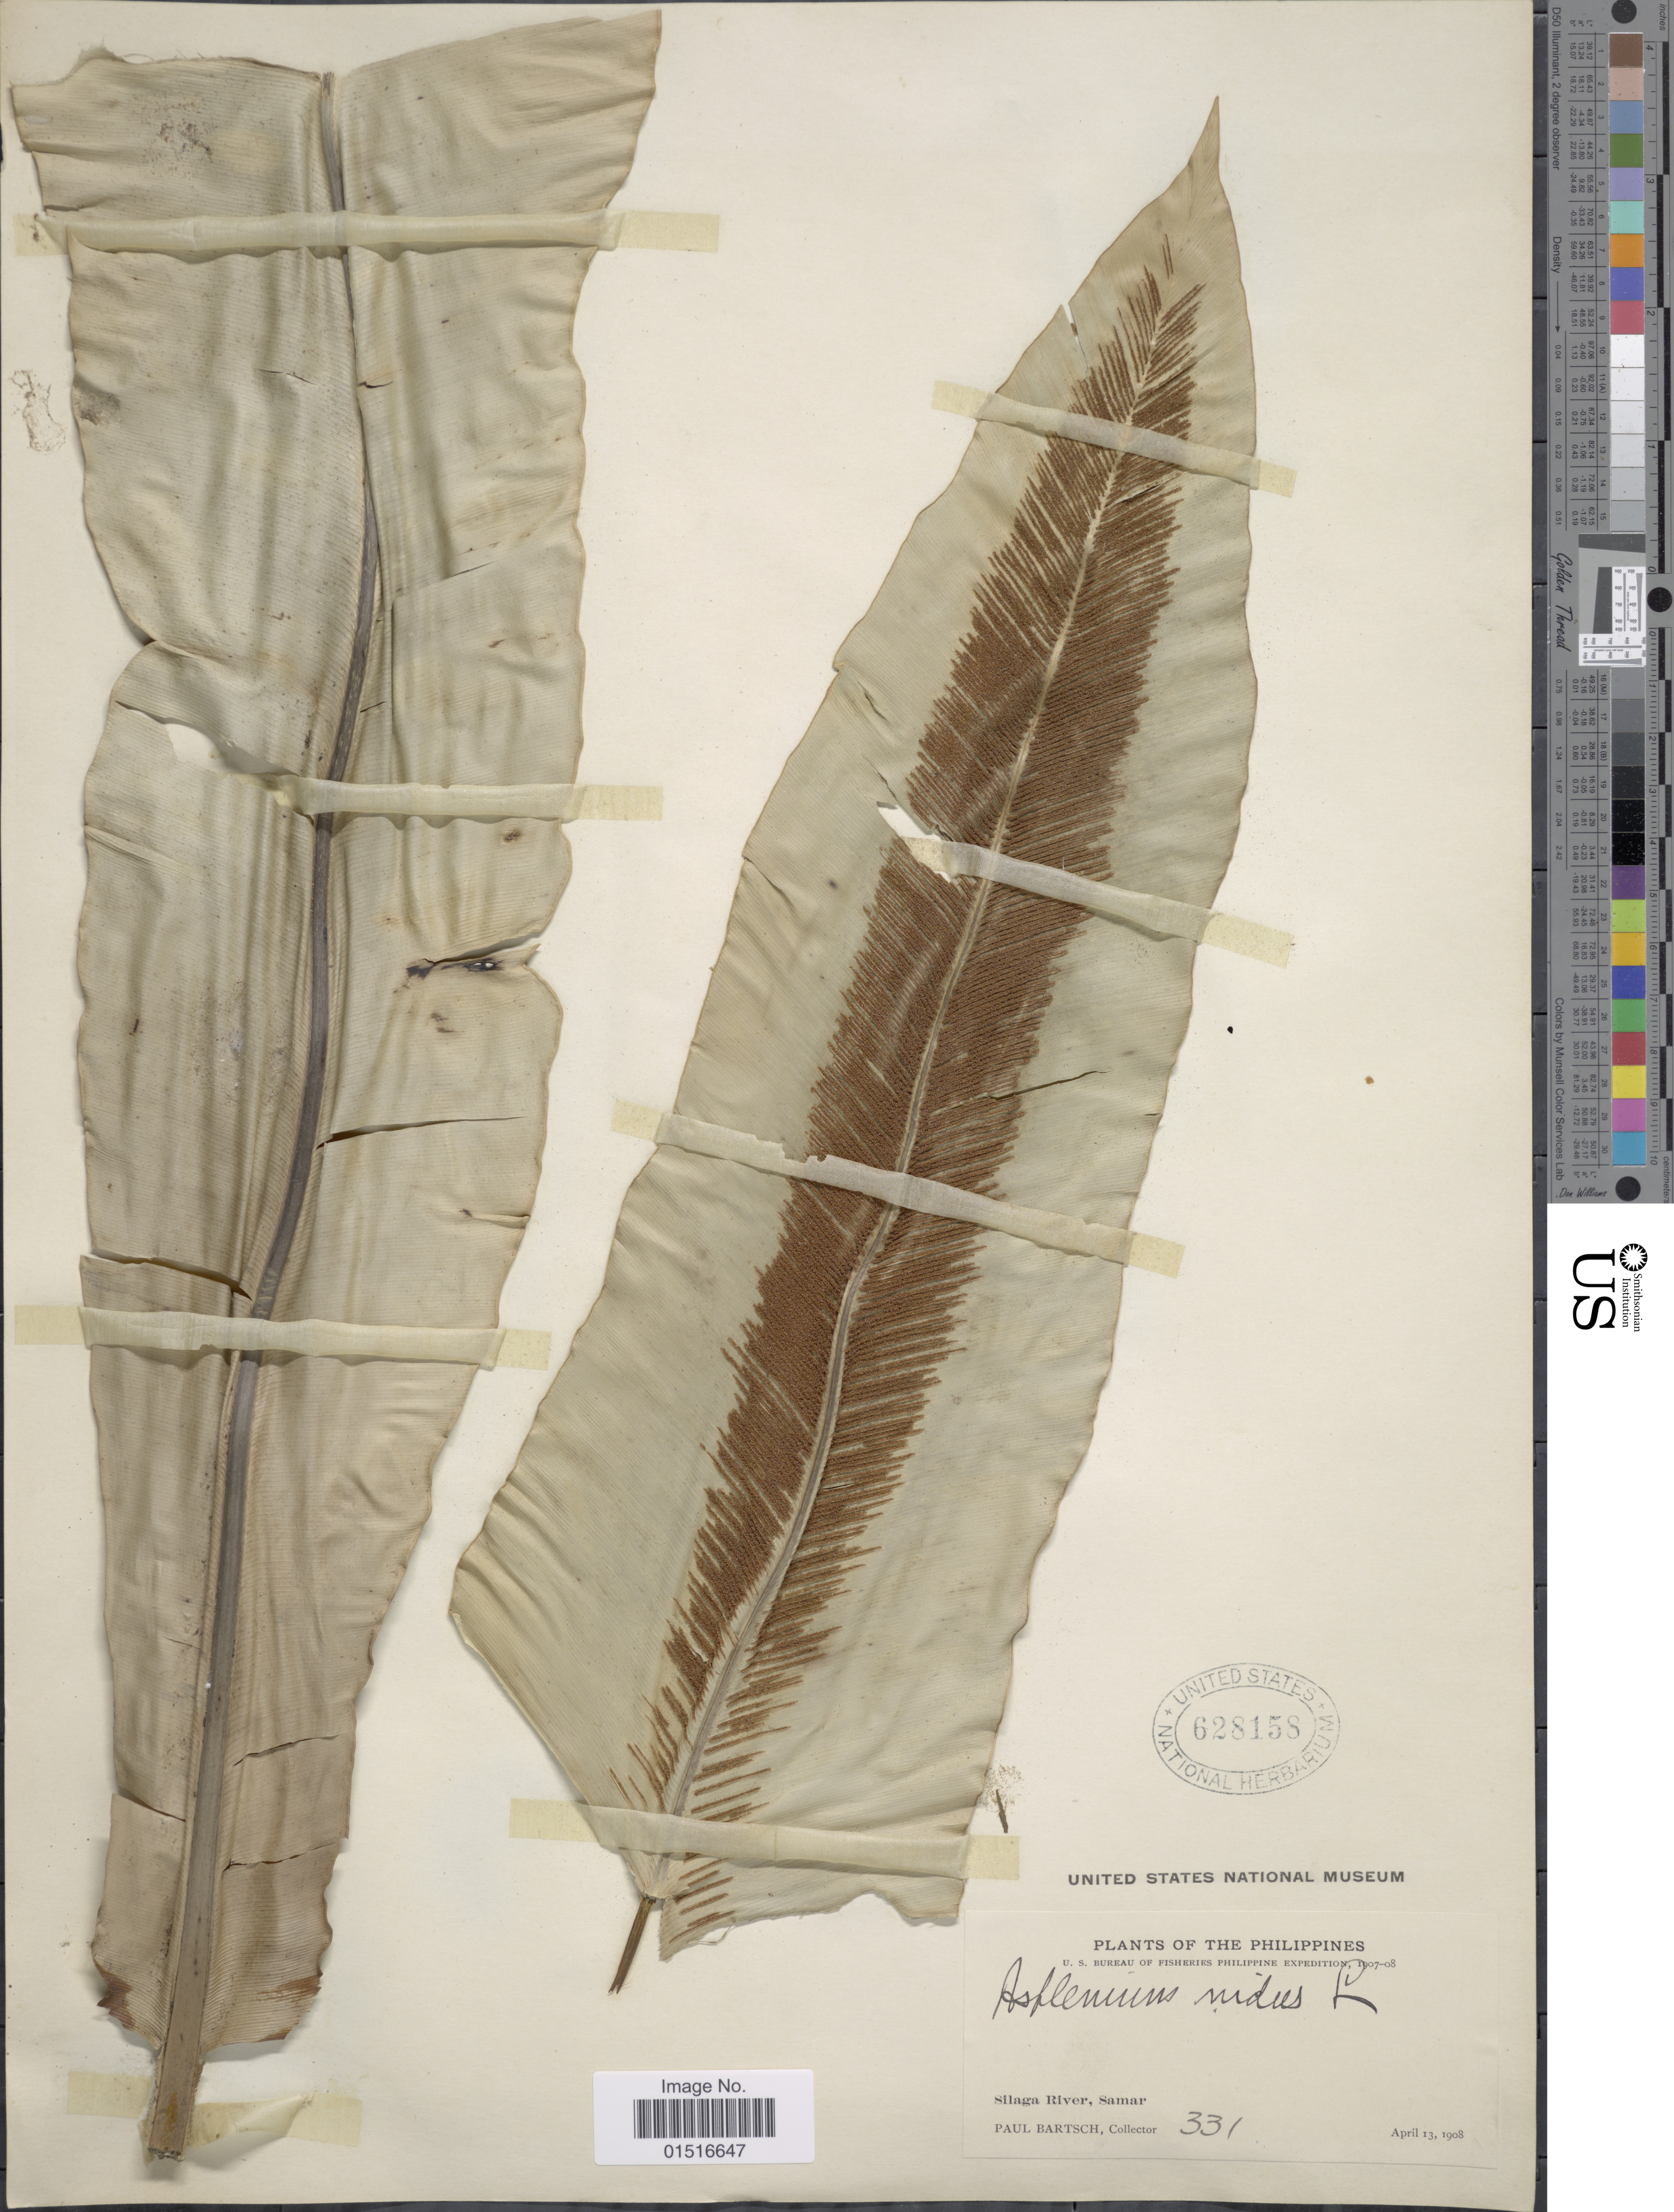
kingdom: Plantae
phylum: Tracheophyta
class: Polypodiopsida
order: Polypodiales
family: Aspleniaceae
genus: Asplenium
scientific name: Asplenium nidus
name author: L.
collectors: P. Bartsch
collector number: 331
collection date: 1908-04-13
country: Philippines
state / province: Eastern Visayas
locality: Silaga River, Samar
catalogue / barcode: US 628158